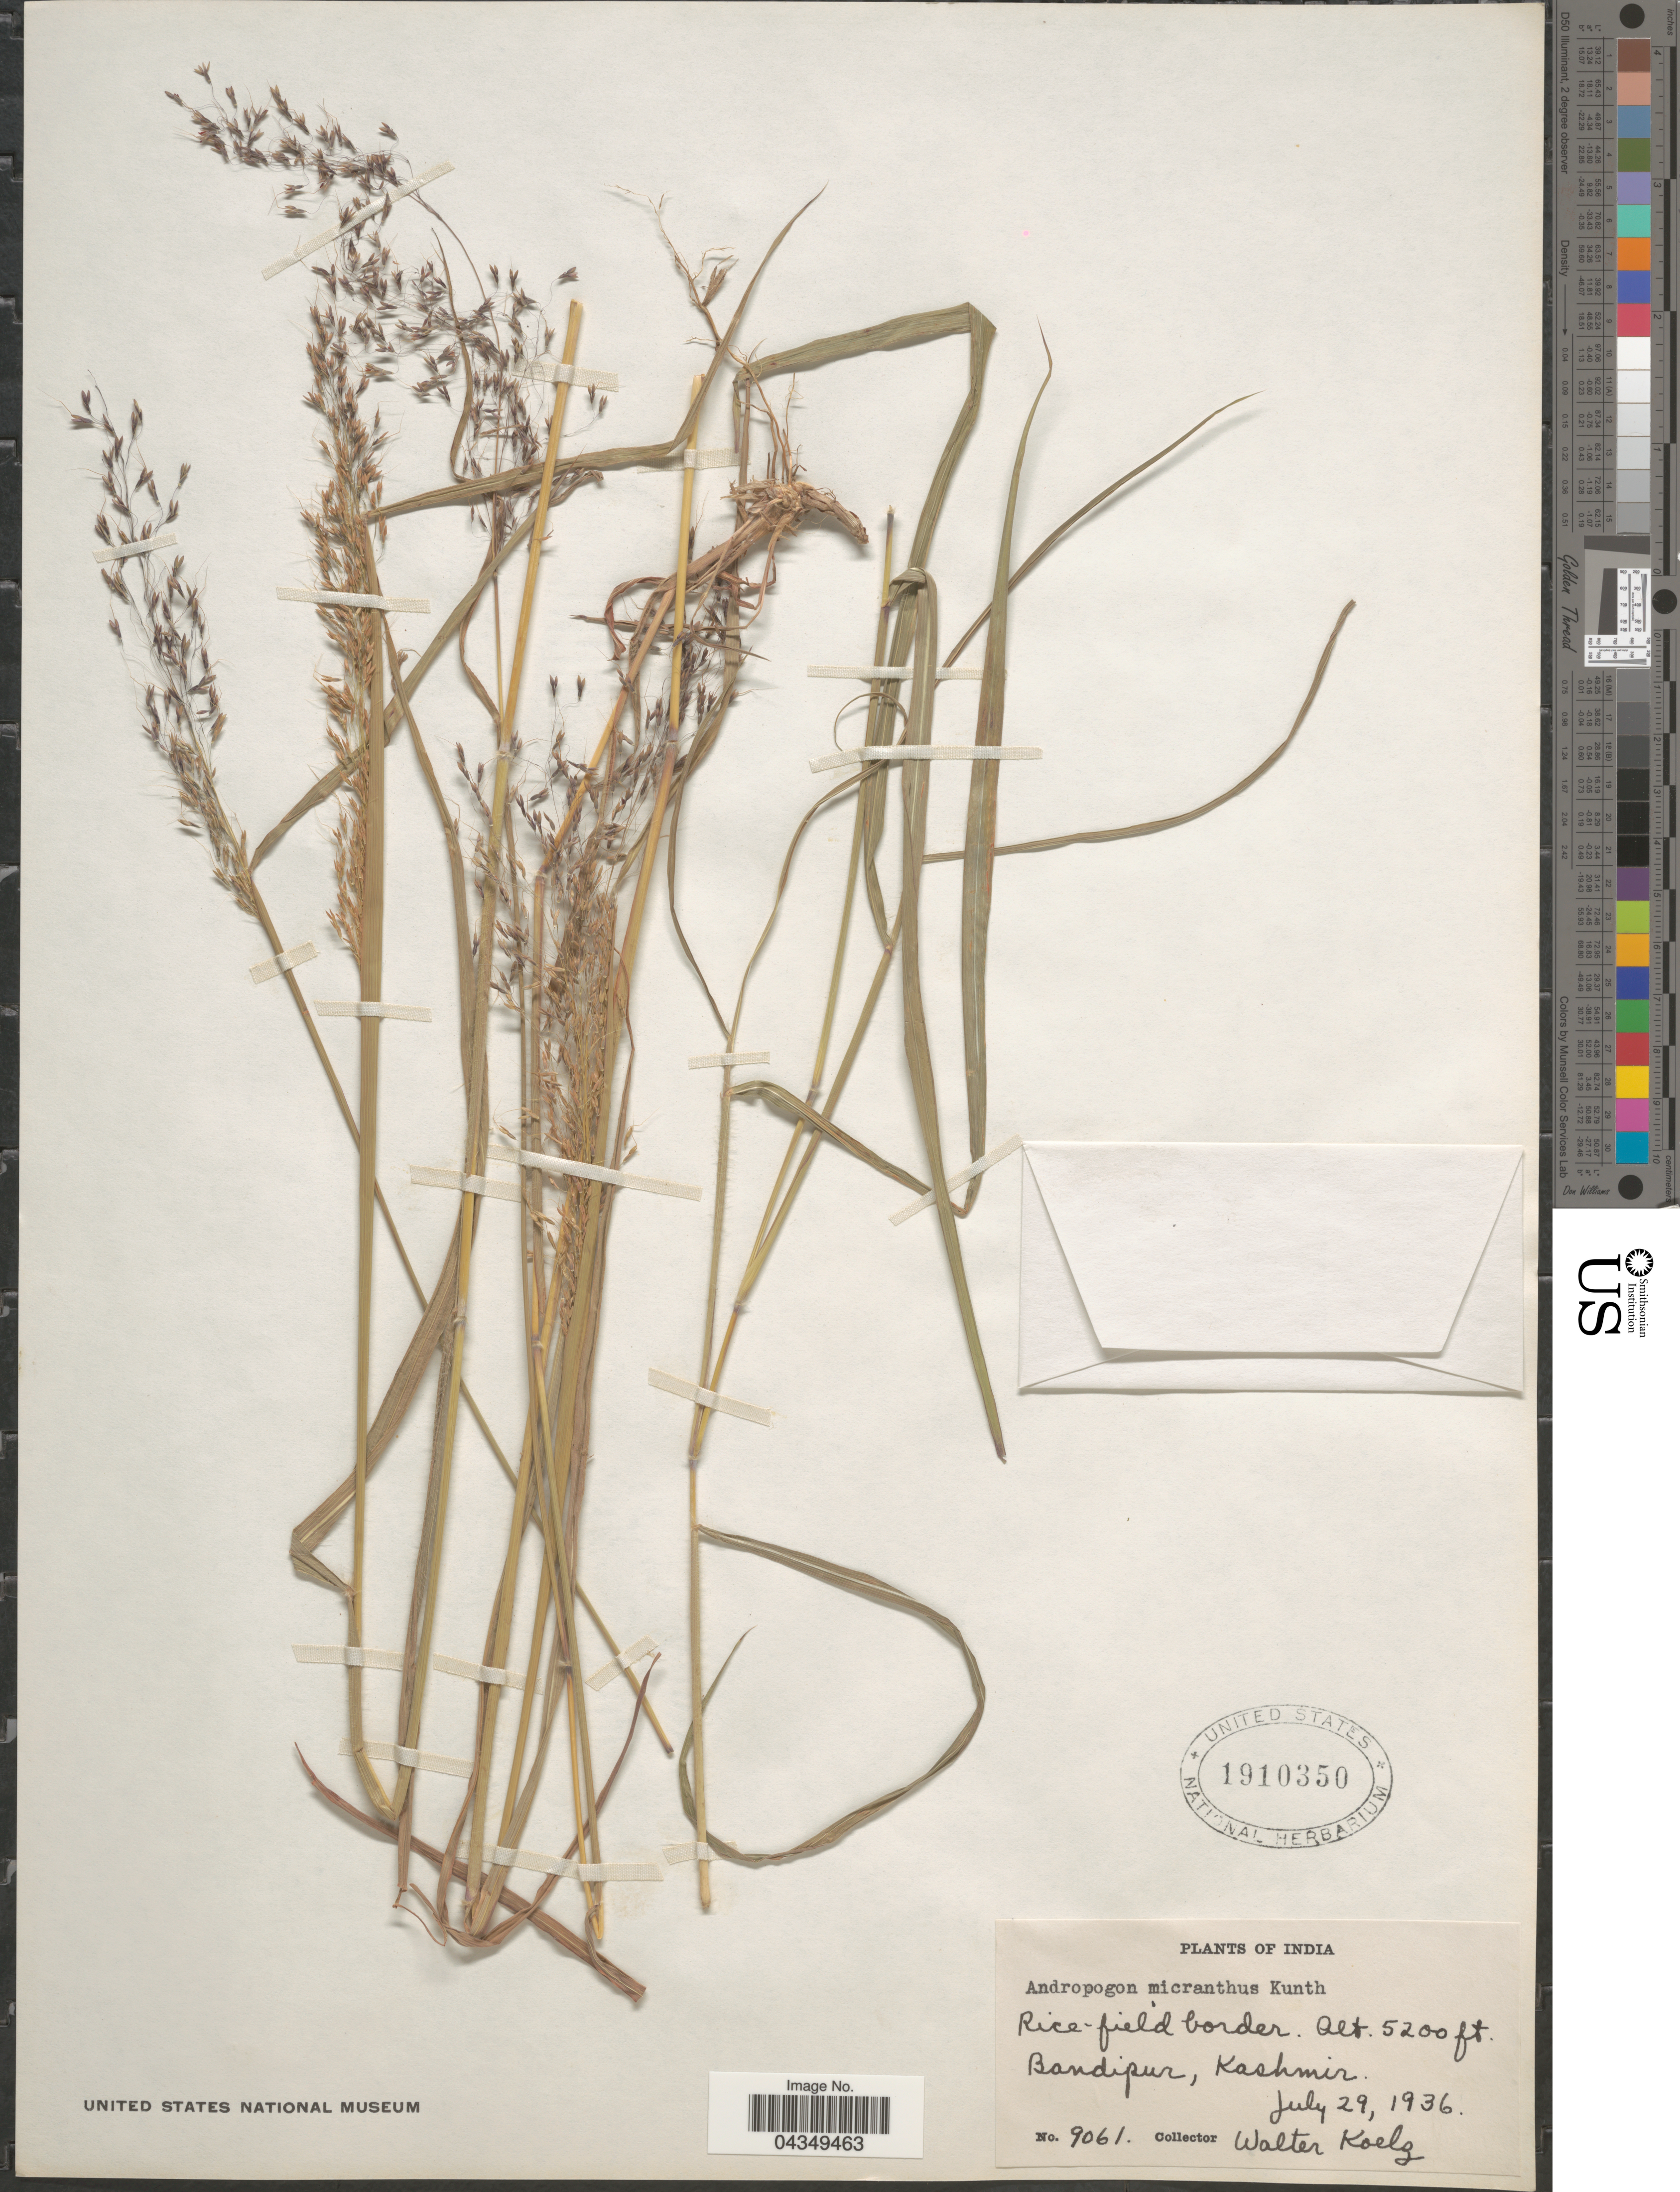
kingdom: Plantae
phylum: Tracheophyta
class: Liliopsida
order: Poales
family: Poaceae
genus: Capillipedium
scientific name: Capillipedium parviflorum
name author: (R. Br.) Stapf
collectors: W. N. Koelz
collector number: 9061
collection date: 1936-07-29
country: India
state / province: Jammu and Kashmir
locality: Rice-field border. Bandipur, Kashmir.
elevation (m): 1585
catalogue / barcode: US 1910350